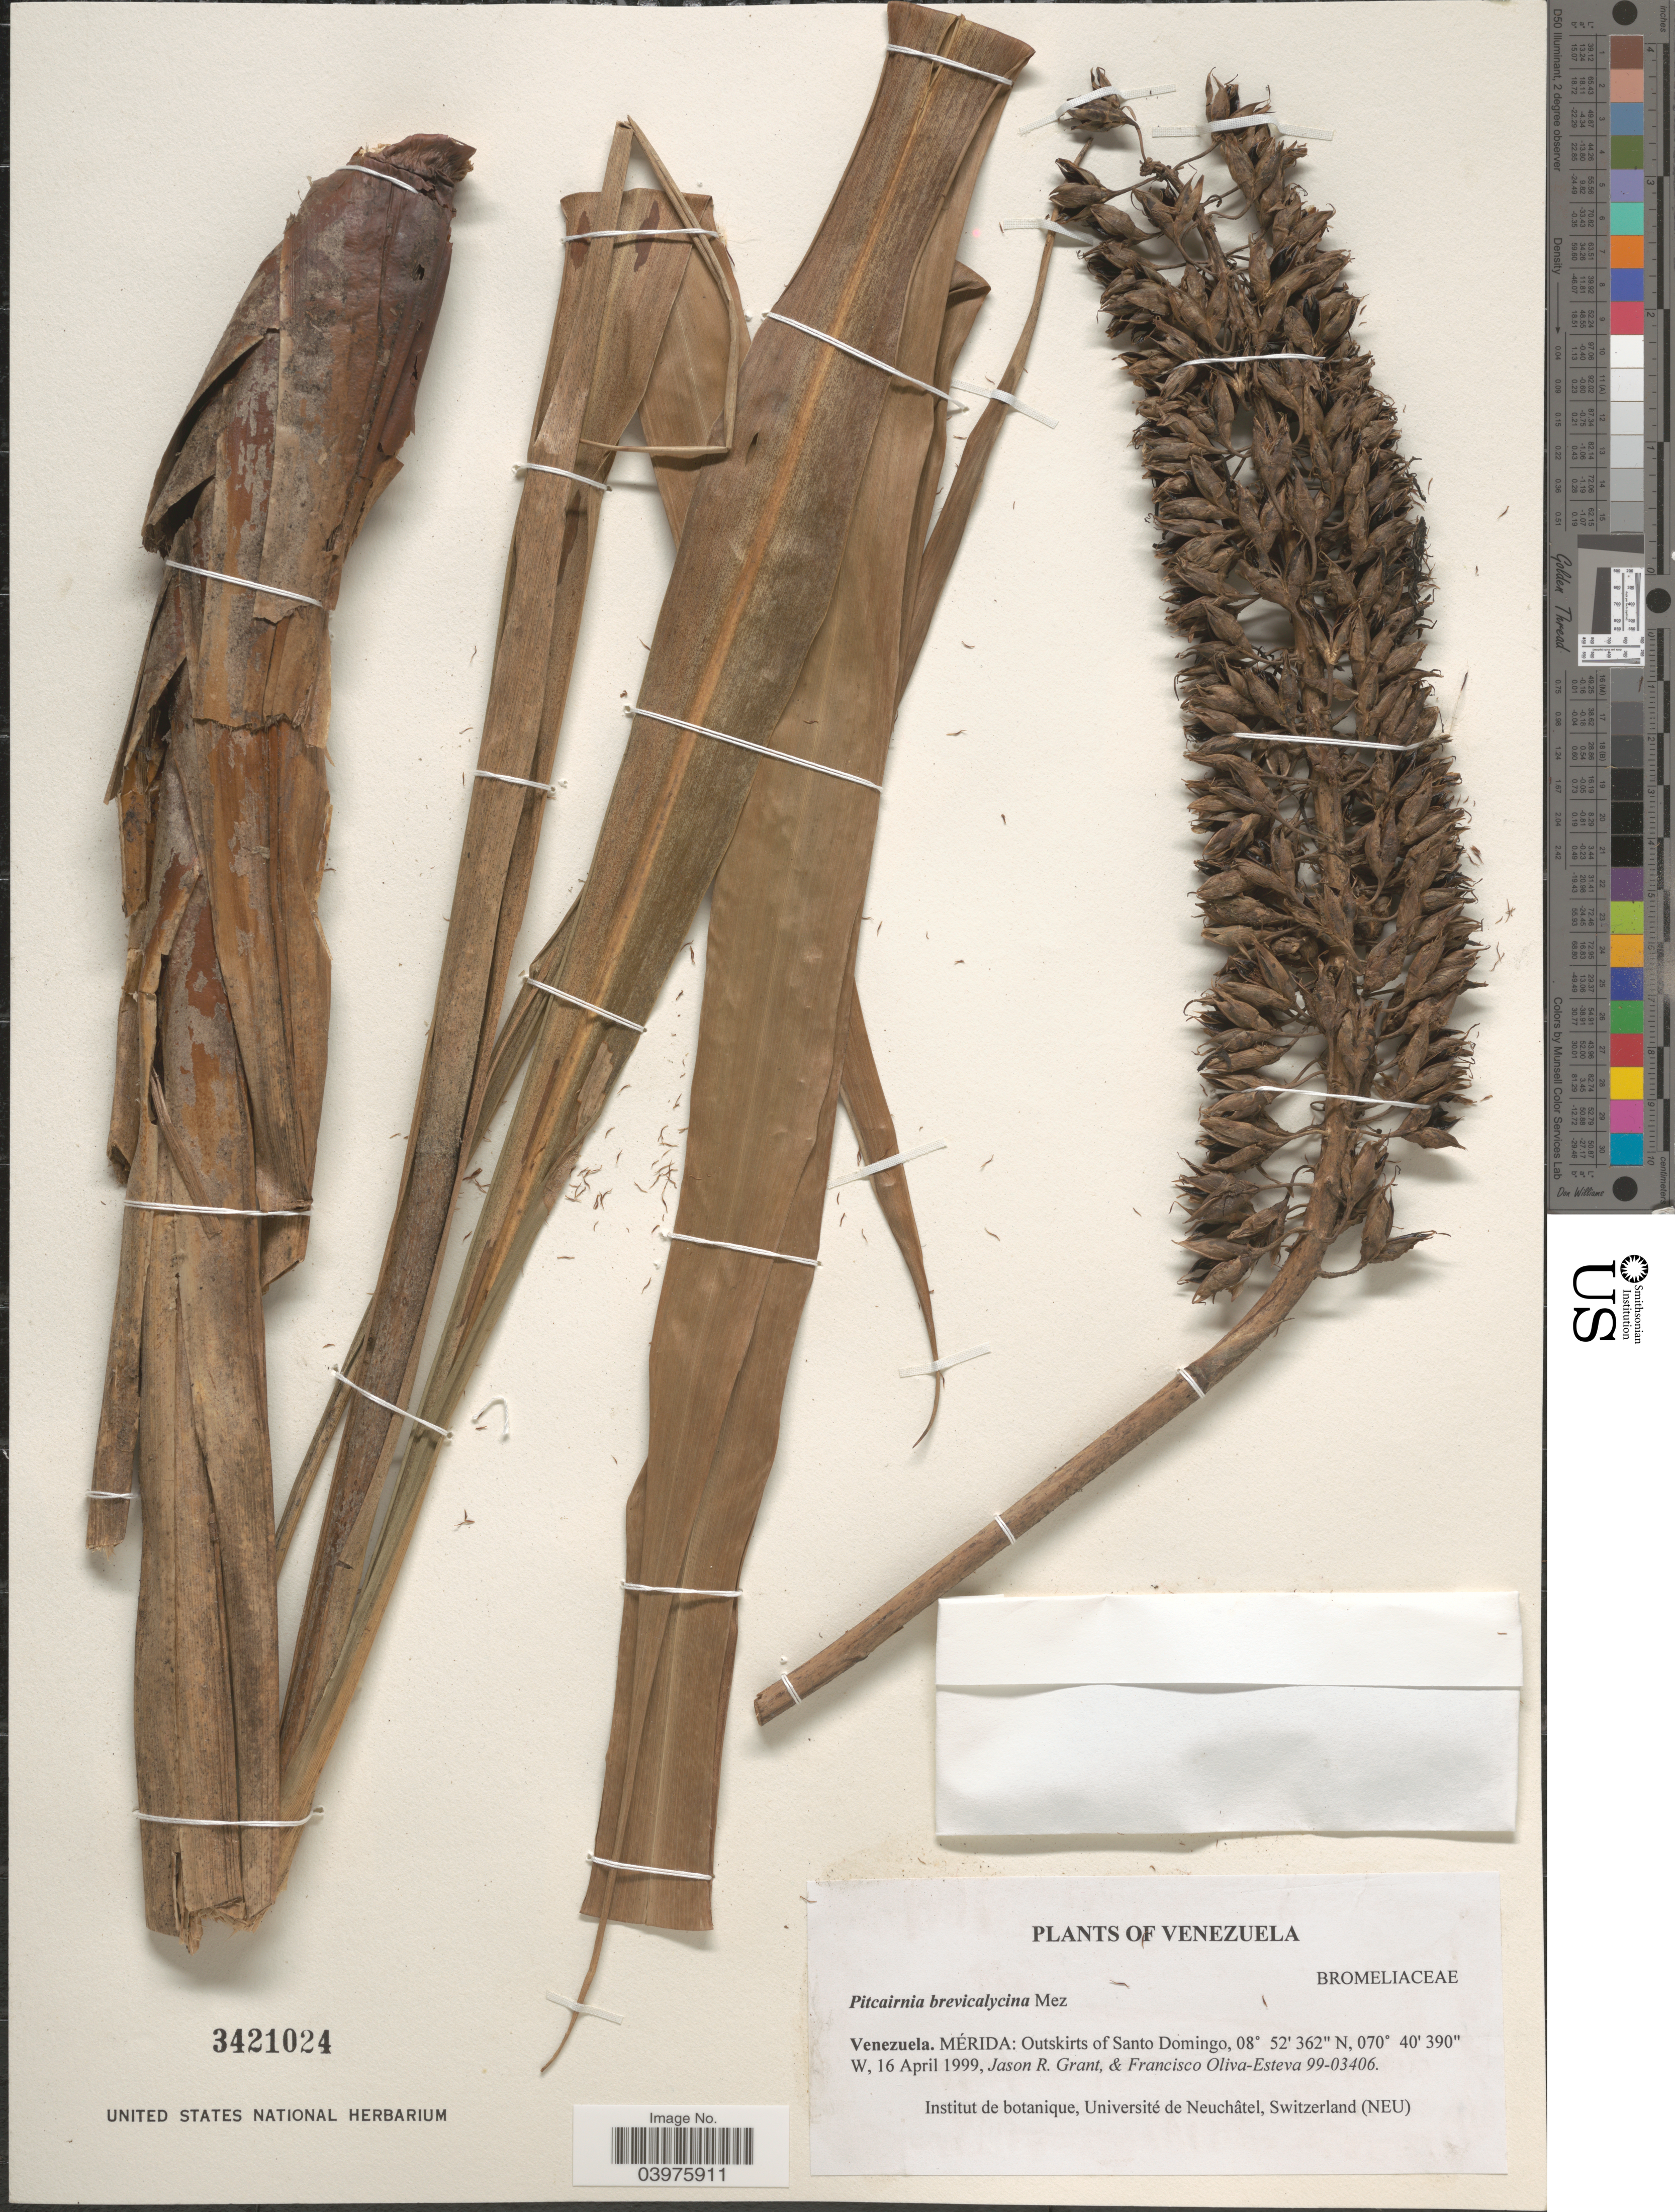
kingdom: Plantae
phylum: Tracheophyta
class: Liliopsida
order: Poales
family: Bromeliaceae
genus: Pitcairnia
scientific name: Pitcairnia brevicalycina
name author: Mez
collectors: J. R. Grant & F. Oliva-Esteva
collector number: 99-03406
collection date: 1999-04-16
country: Venezuela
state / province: Merida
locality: Outskirts of Santo Domingo.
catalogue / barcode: US 3421024